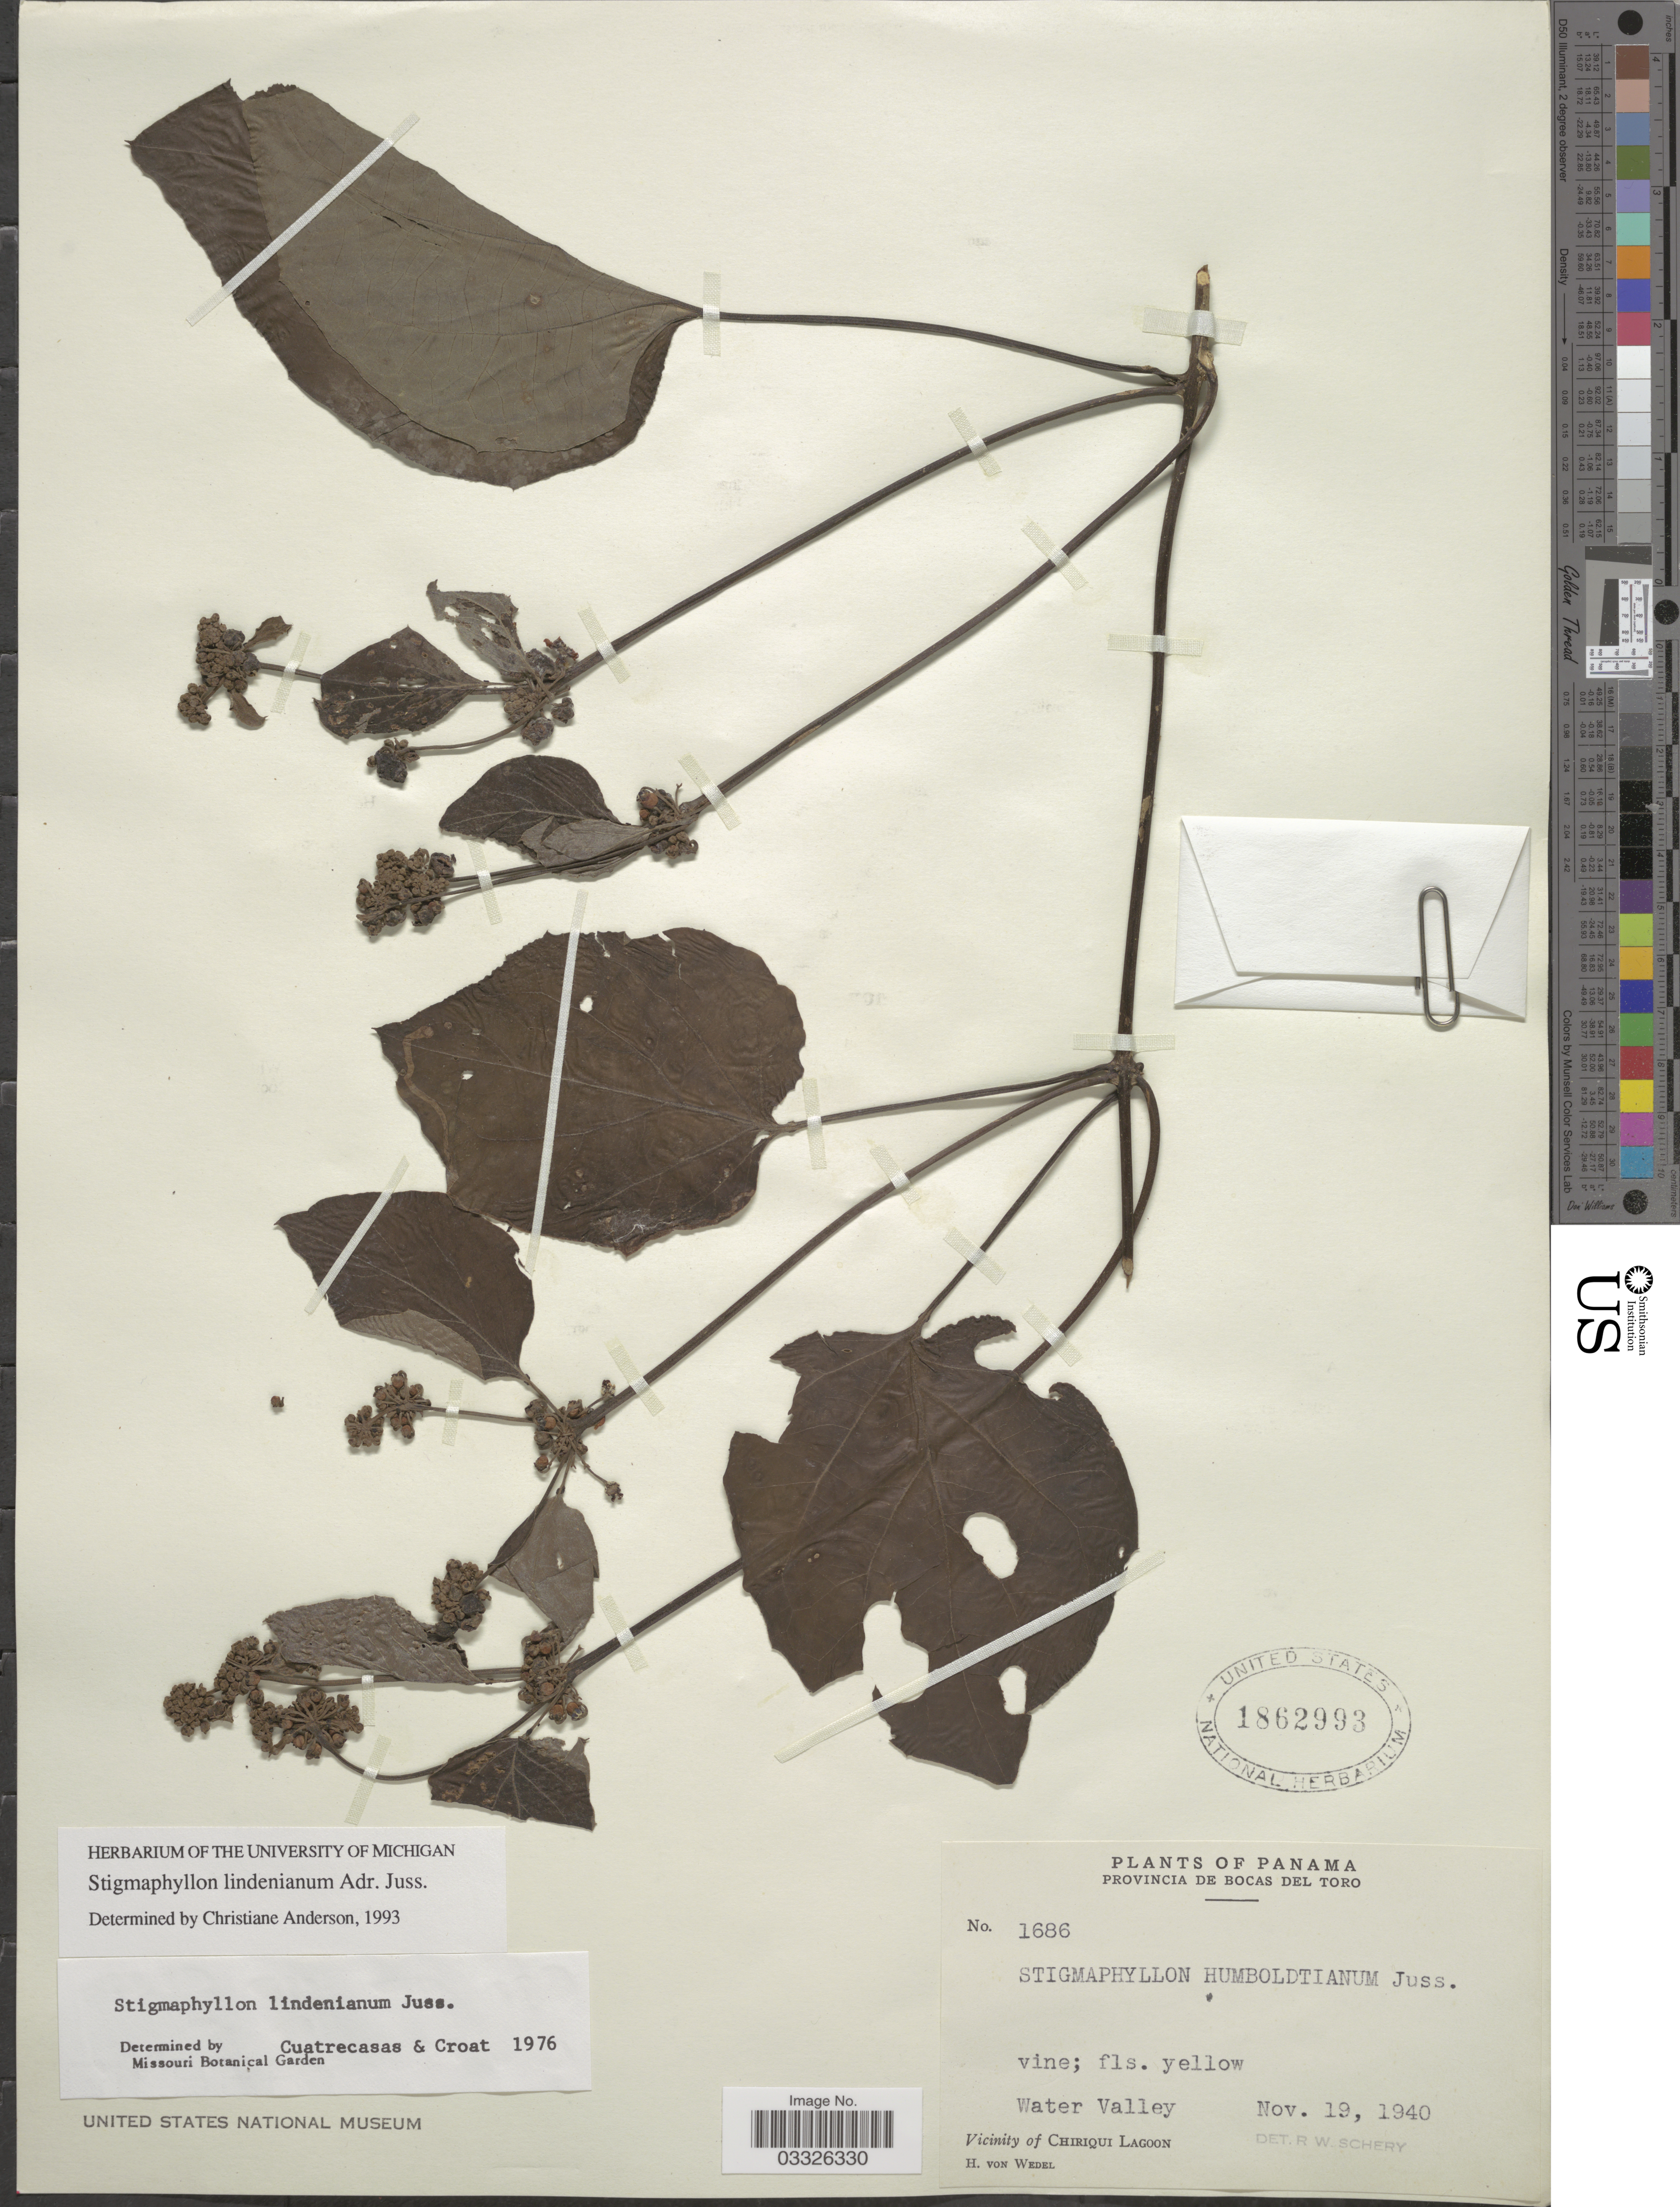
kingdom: Plantae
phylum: Tracheophyta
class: Magnoliopsida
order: Malpighiales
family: Malpighiaceae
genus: Stigmaphyllon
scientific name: Stigmaphyllon lindenianum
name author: A. Juss.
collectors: H. von Wedel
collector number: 1686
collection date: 1940-11-19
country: Panama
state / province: Bocas del Toro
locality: Water Valley. Vicinity of Chiriqui Lagoon.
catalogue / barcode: US 1862993